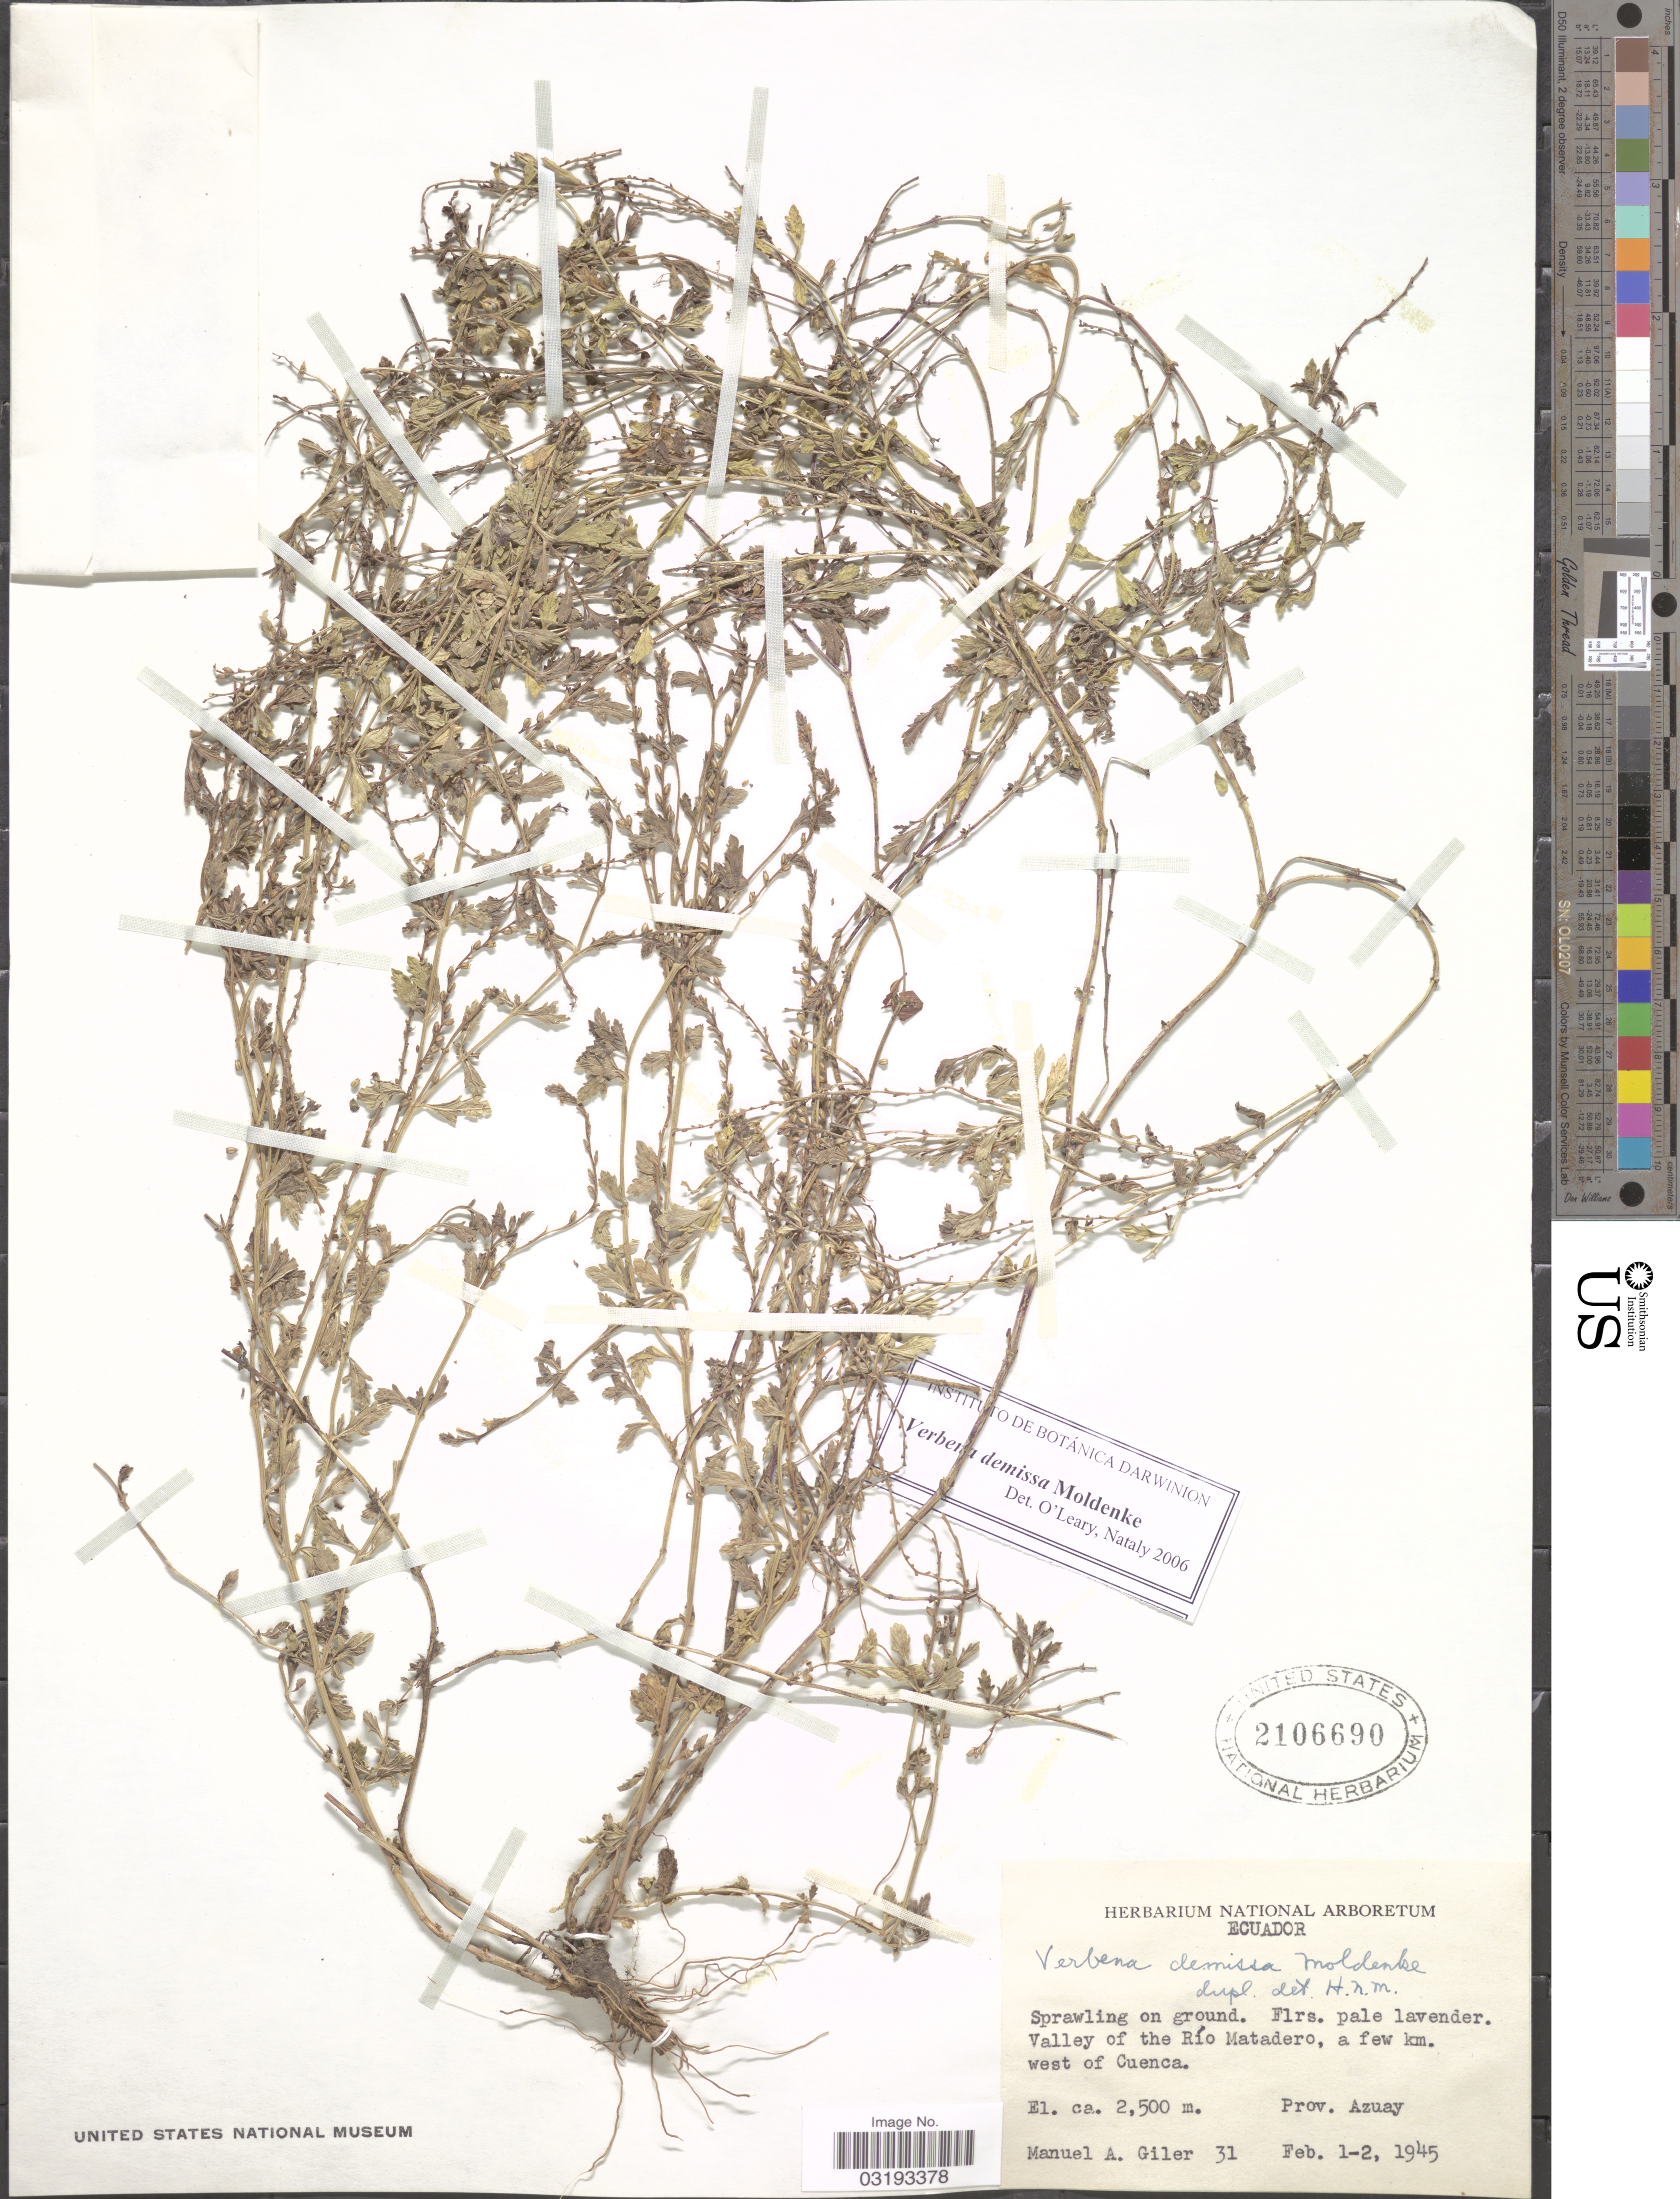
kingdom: Plantae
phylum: Tracheophyta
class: Magnoliopsida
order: Lamiales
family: Verbenaceae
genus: Verbena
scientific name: Verbena demissa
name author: Moldenke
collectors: M. Gíler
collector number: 31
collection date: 1945-02-01/1945-02-02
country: Ecuador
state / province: Azuay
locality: Valley of the Río Matadero, a few km. west of Cuenca.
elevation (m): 2500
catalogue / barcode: US 2106690